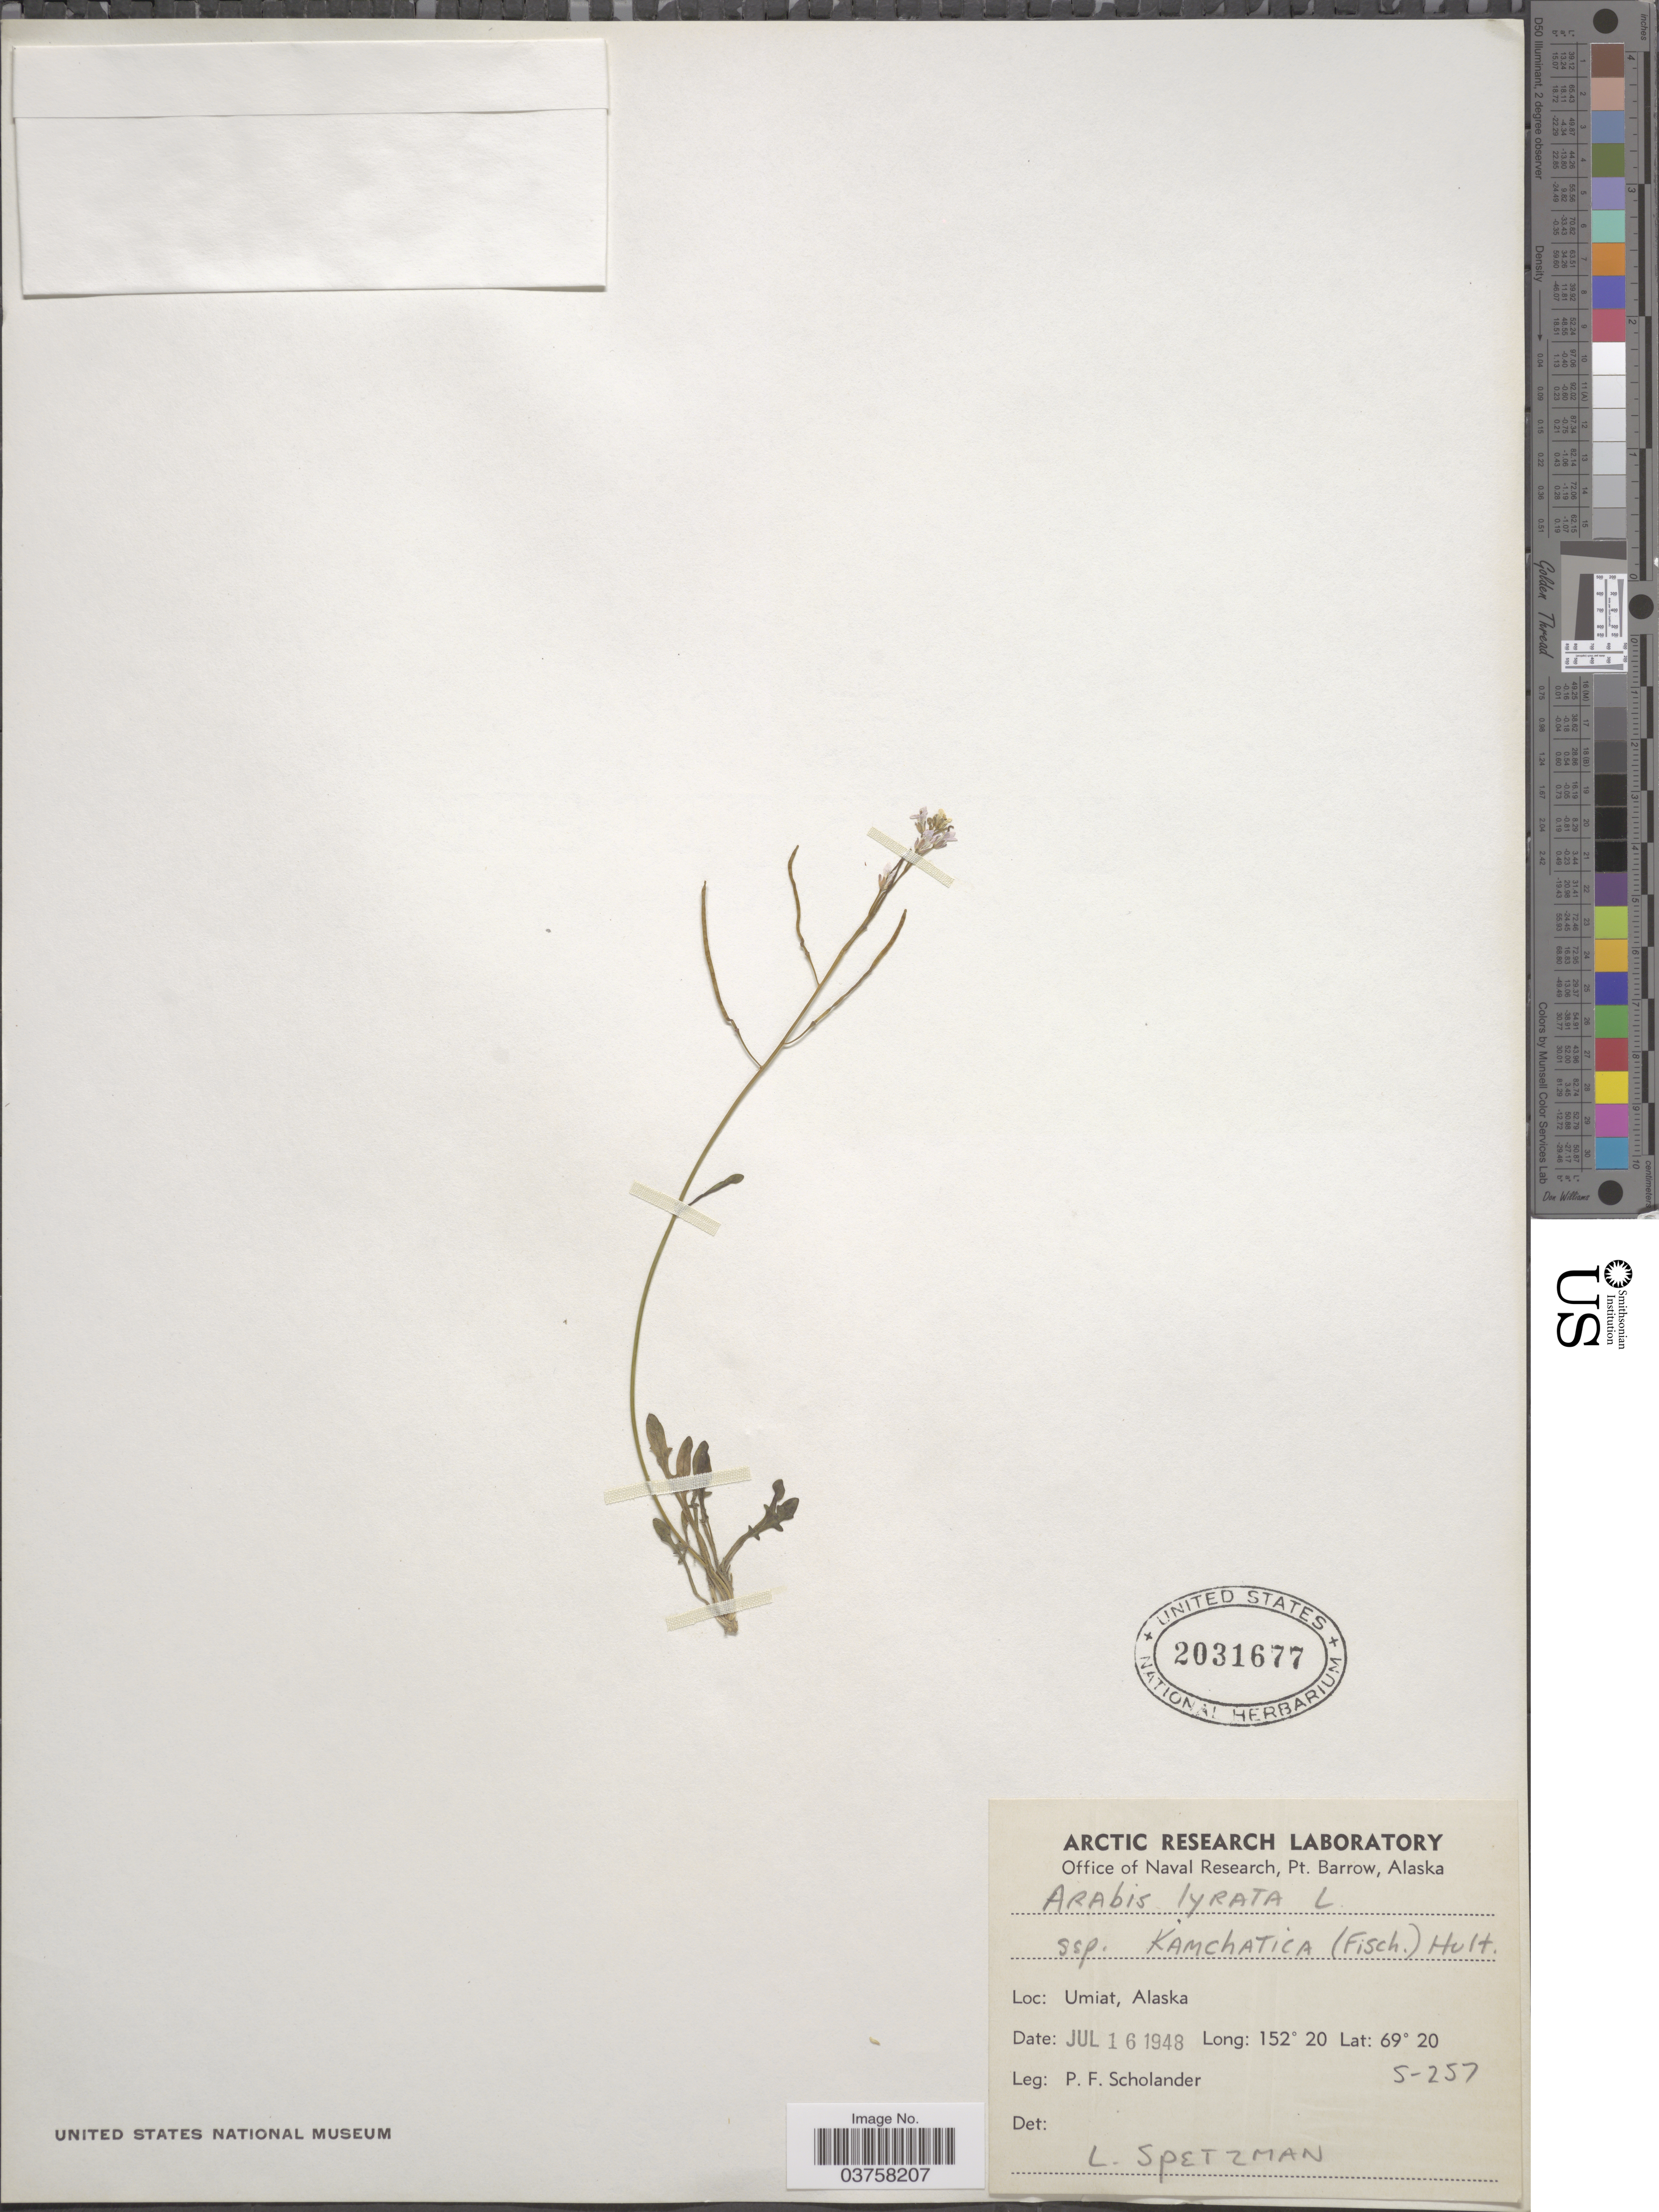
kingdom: Plantae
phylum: Tracheophyta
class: Magnoliopsida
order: Brassicales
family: Brassicaceae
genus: Arabis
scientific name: Arabis lyrata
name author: L.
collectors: P. Scholander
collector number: S-257*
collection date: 1948-07-16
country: United States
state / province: Alaska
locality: Umiat.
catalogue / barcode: US 2031677